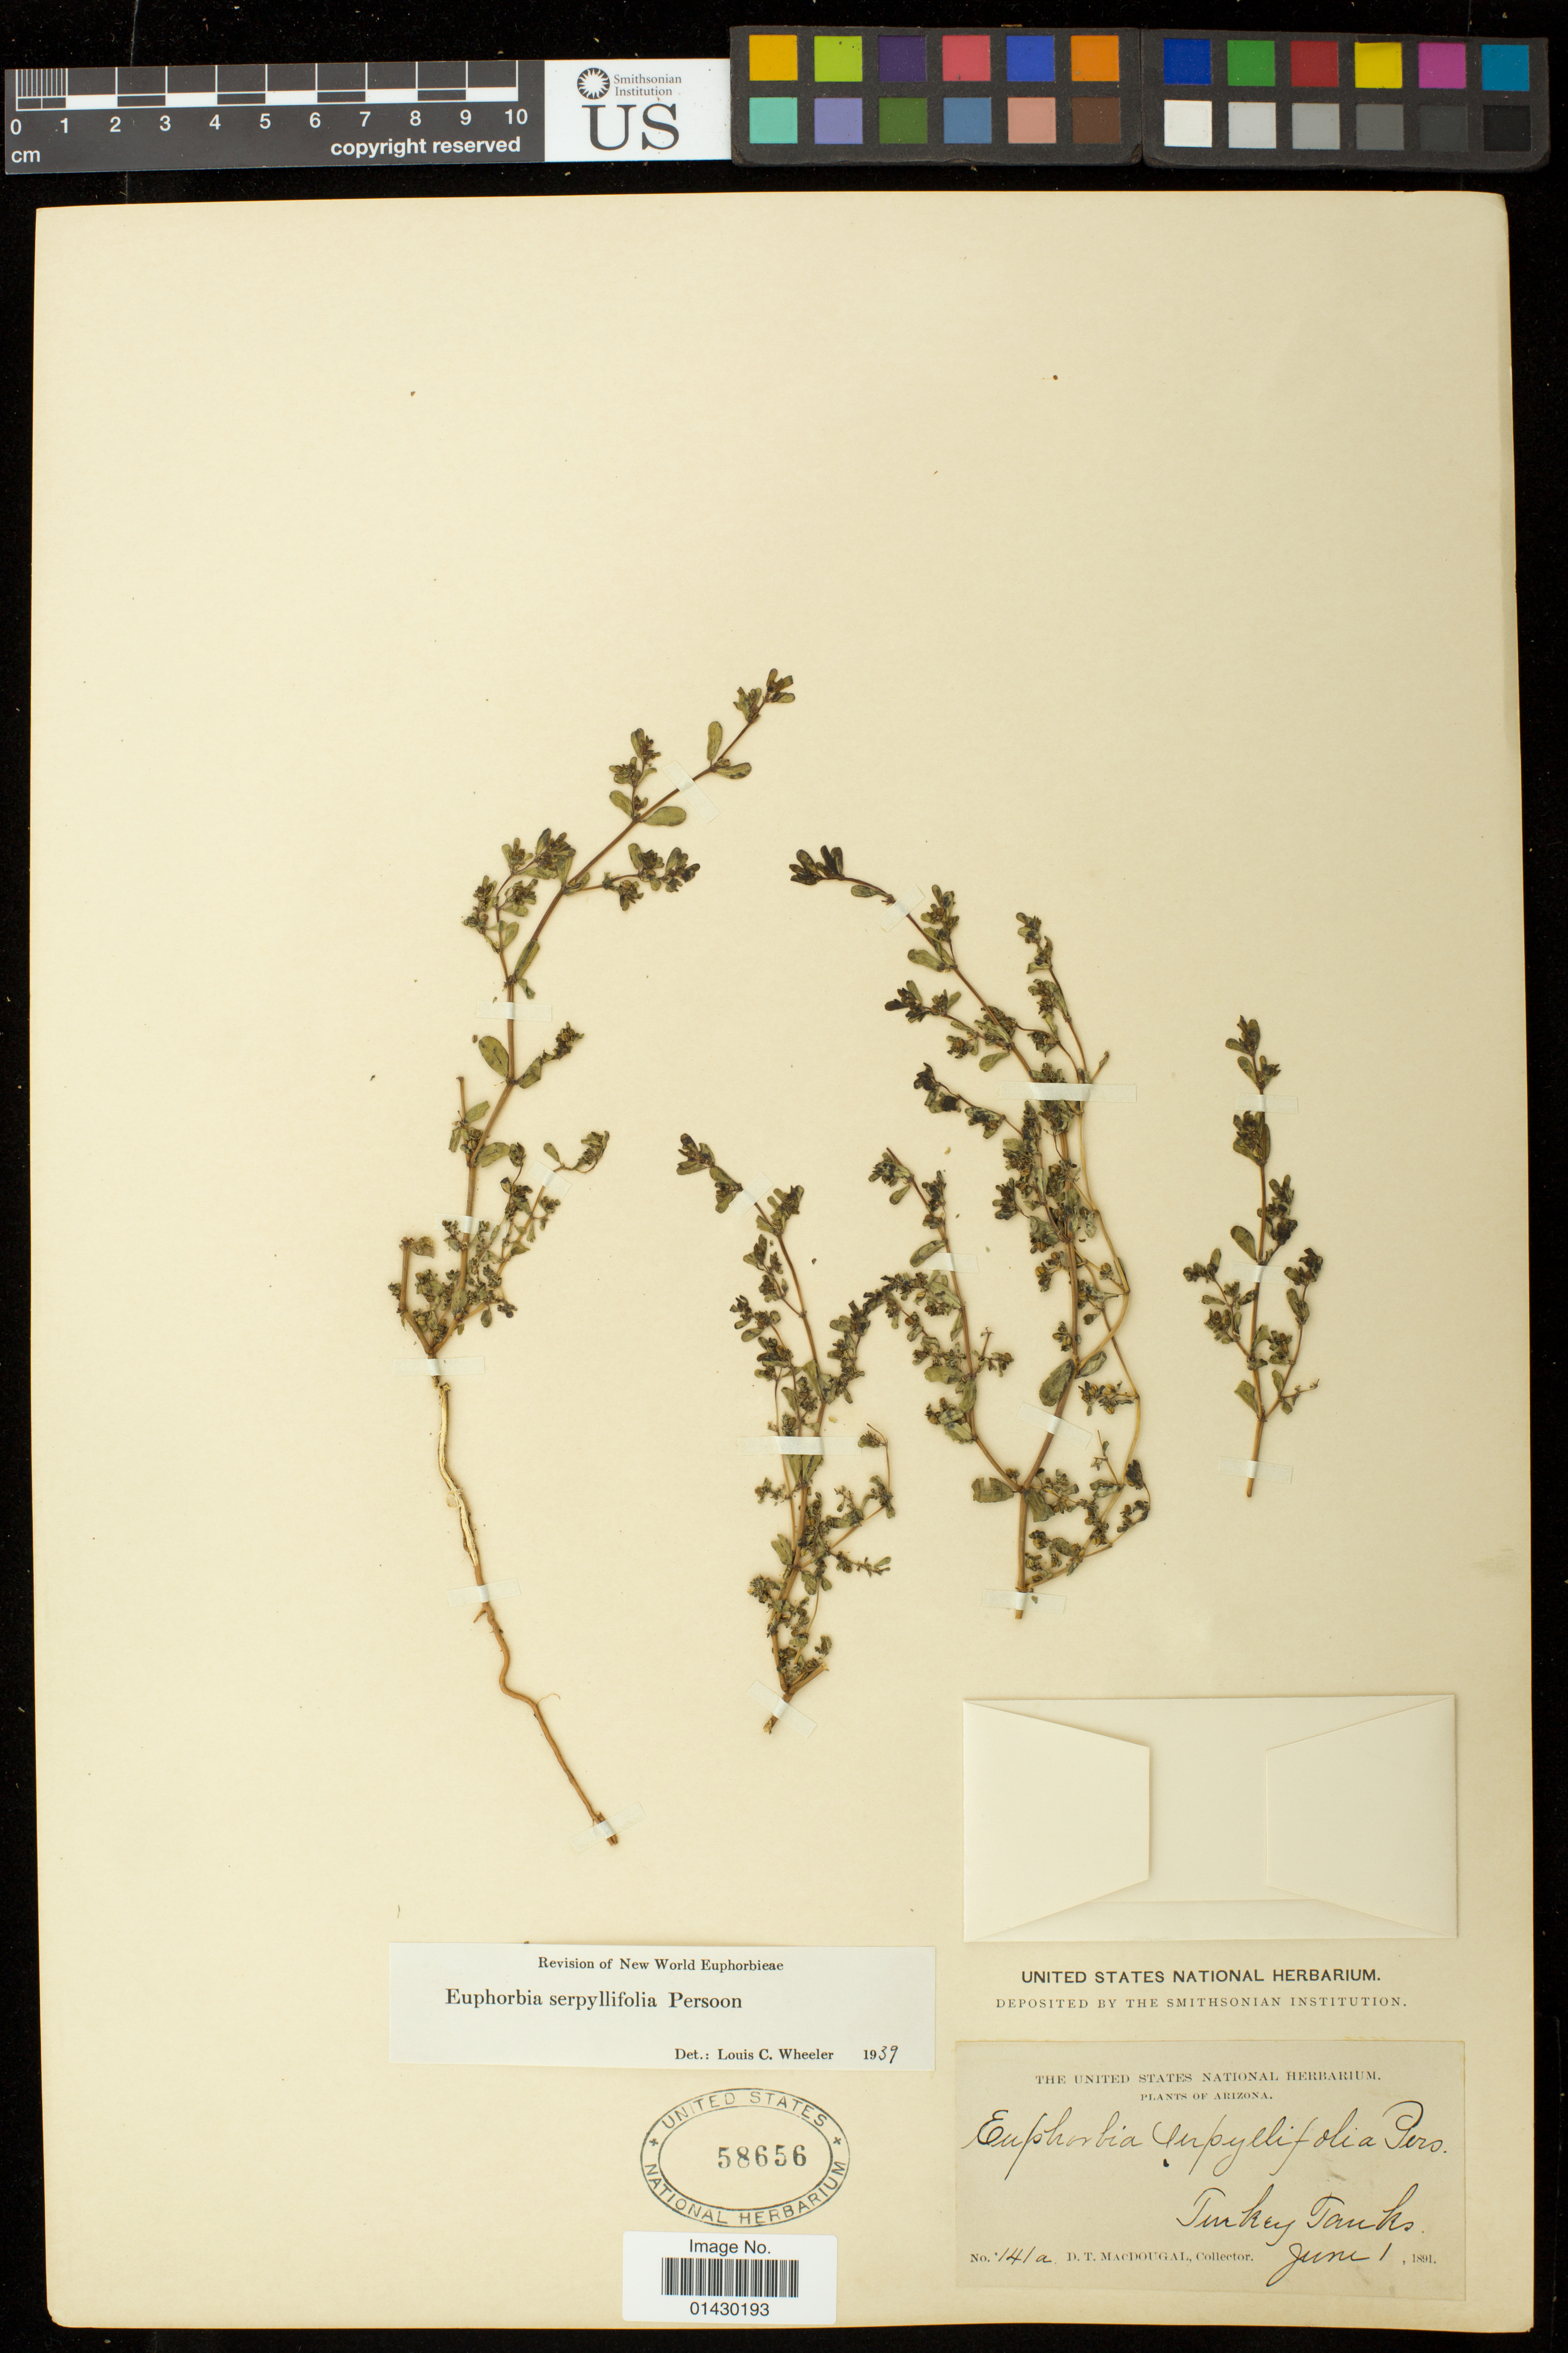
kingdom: Plantae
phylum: Tracheophyta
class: Magnoliopsida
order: Malpighiales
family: Euphorbiaceae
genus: Euphorbia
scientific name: Euphorbia serpillifolia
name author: Pers.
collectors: D. T. MacDougal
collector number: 141a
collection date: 1891-06-01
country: United States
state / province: Arizona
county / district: Coconino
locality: Turkey Tanks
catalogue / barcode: US 58656